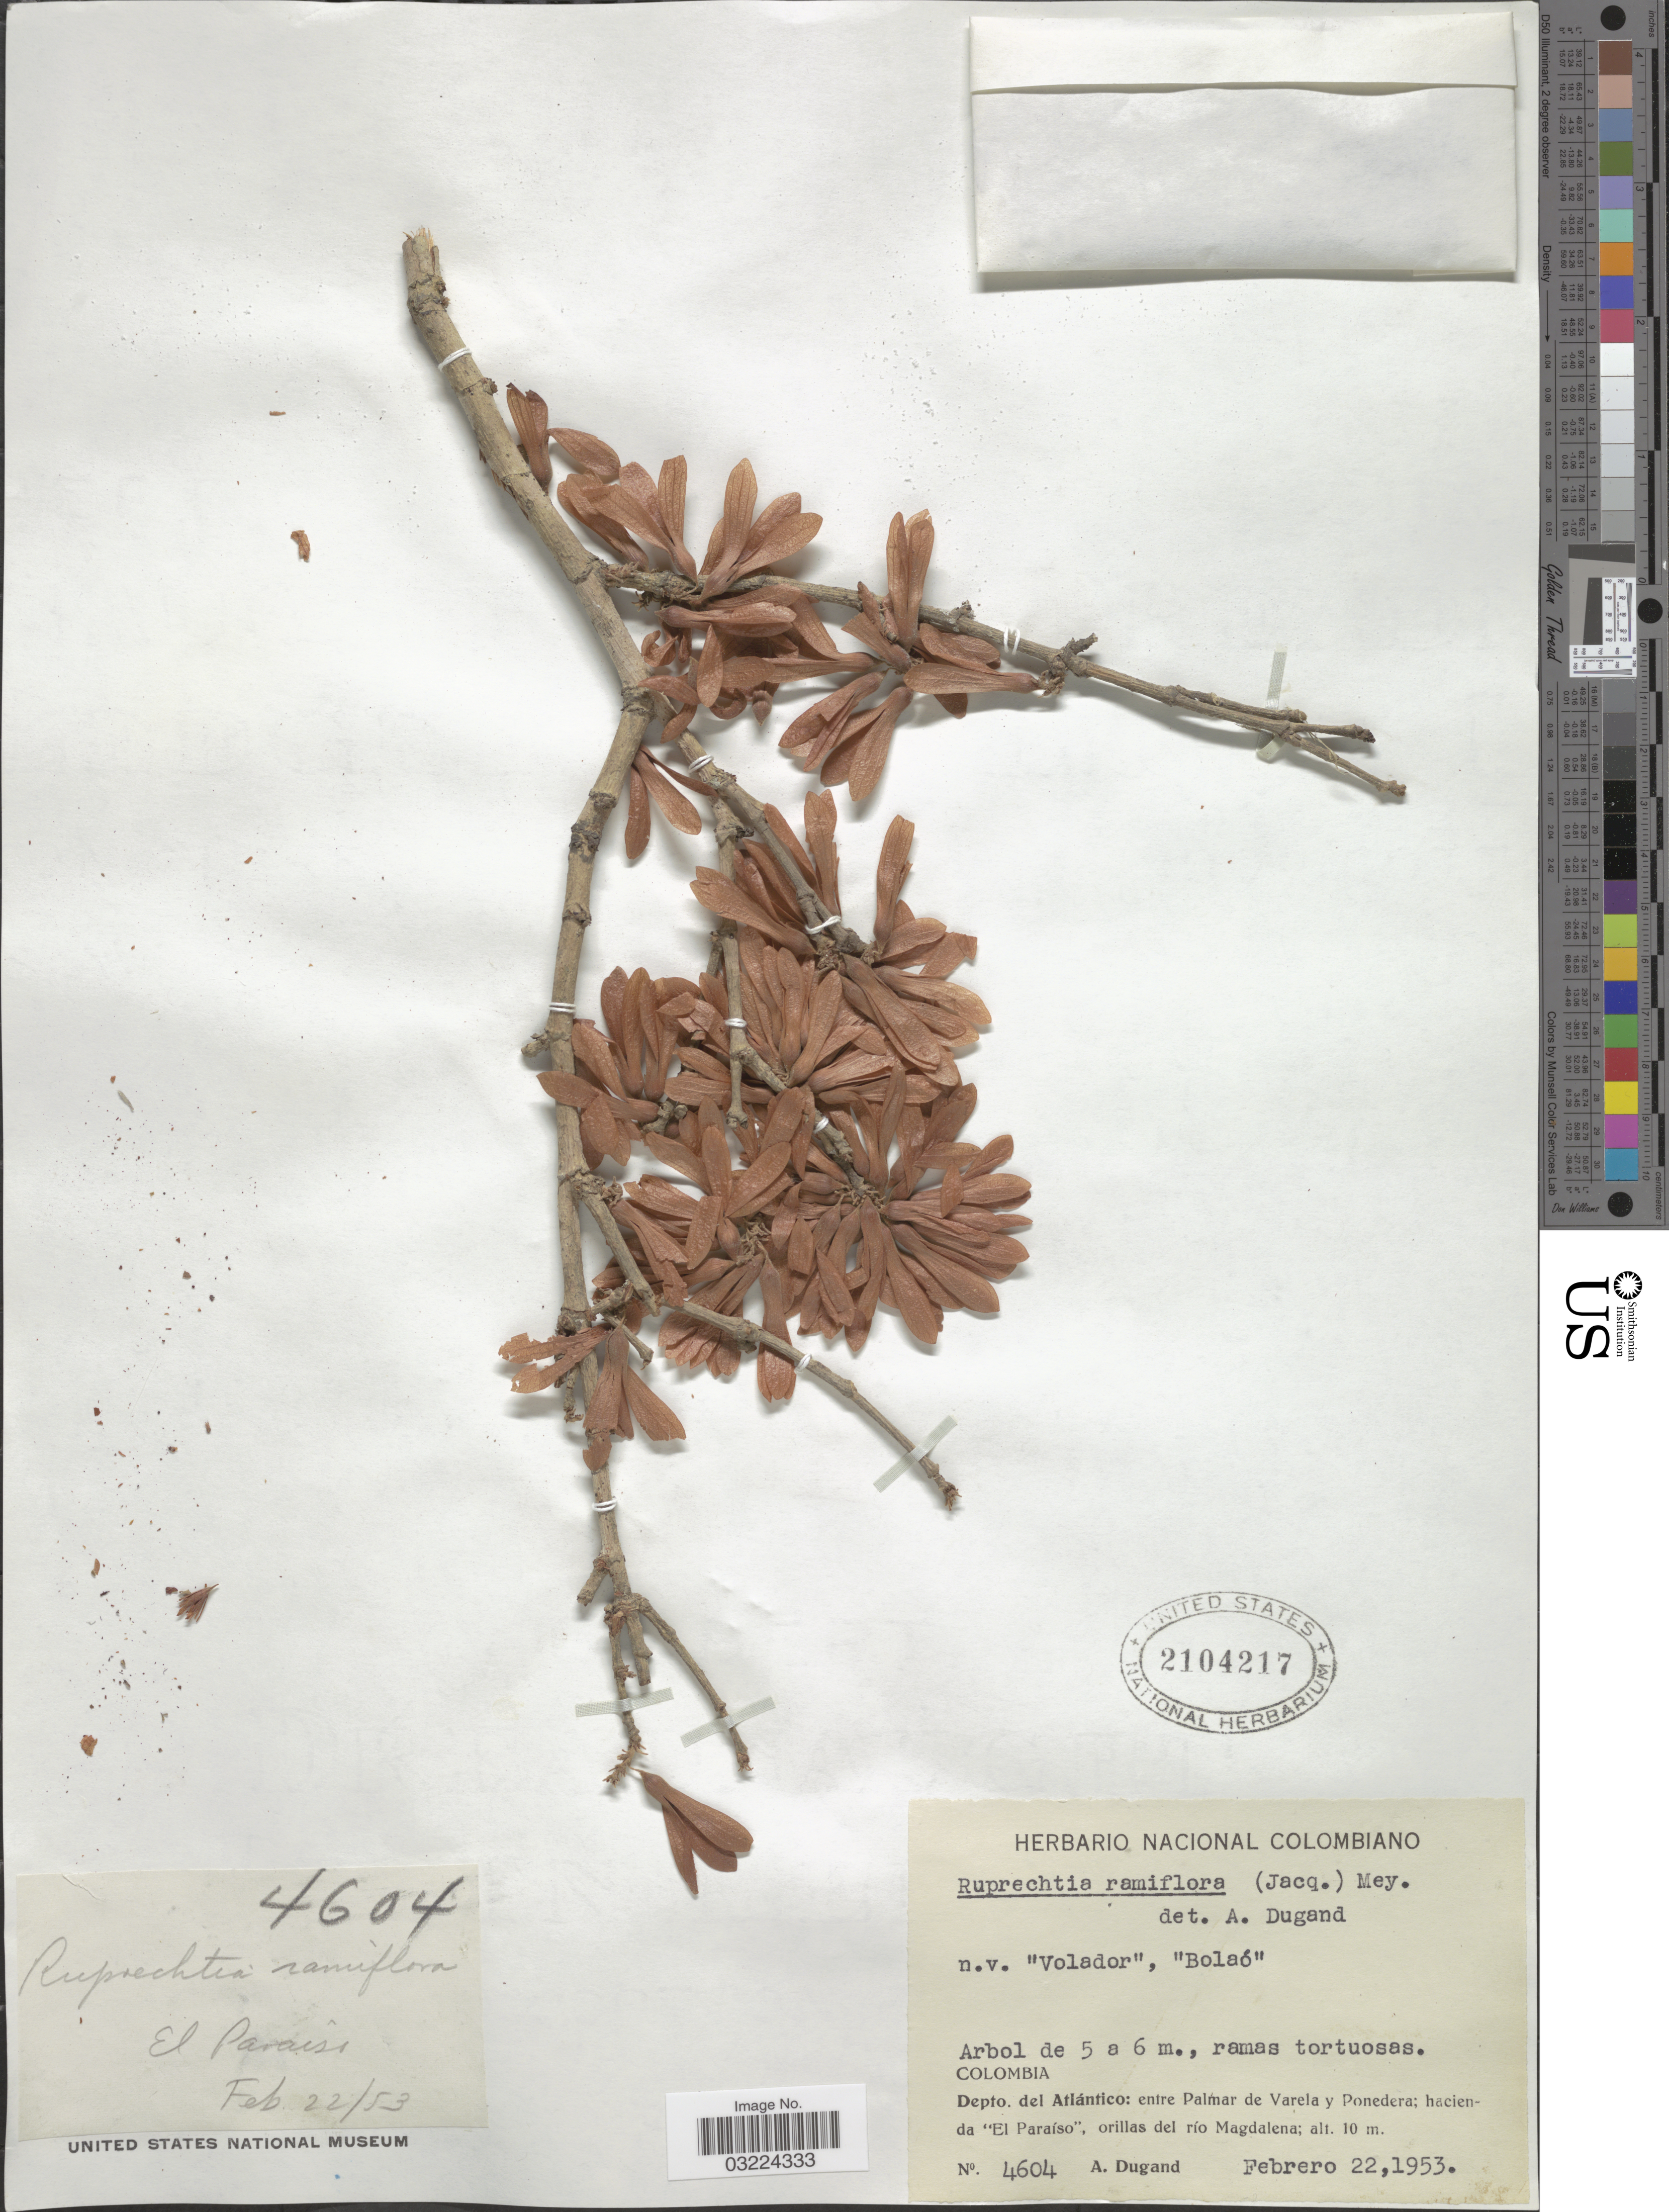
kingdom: Plantae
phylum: Tracheophyta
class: Magnoliopsida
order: Caryophyllales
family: Polygonaceae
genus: Ruprechtia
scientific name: Ruprechtia ramiflora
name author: (Jacq.) C.A. Mey.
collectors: A. Dugand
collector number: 4604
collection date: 1953-02-22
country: Colombia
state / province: Atlántico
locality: Depto. del Atlántico: entre Palmár de Varela y Ponedera; hacienda "El Paraíso", orillas del río Magdalena.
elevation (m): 10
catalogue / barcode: US 2104217